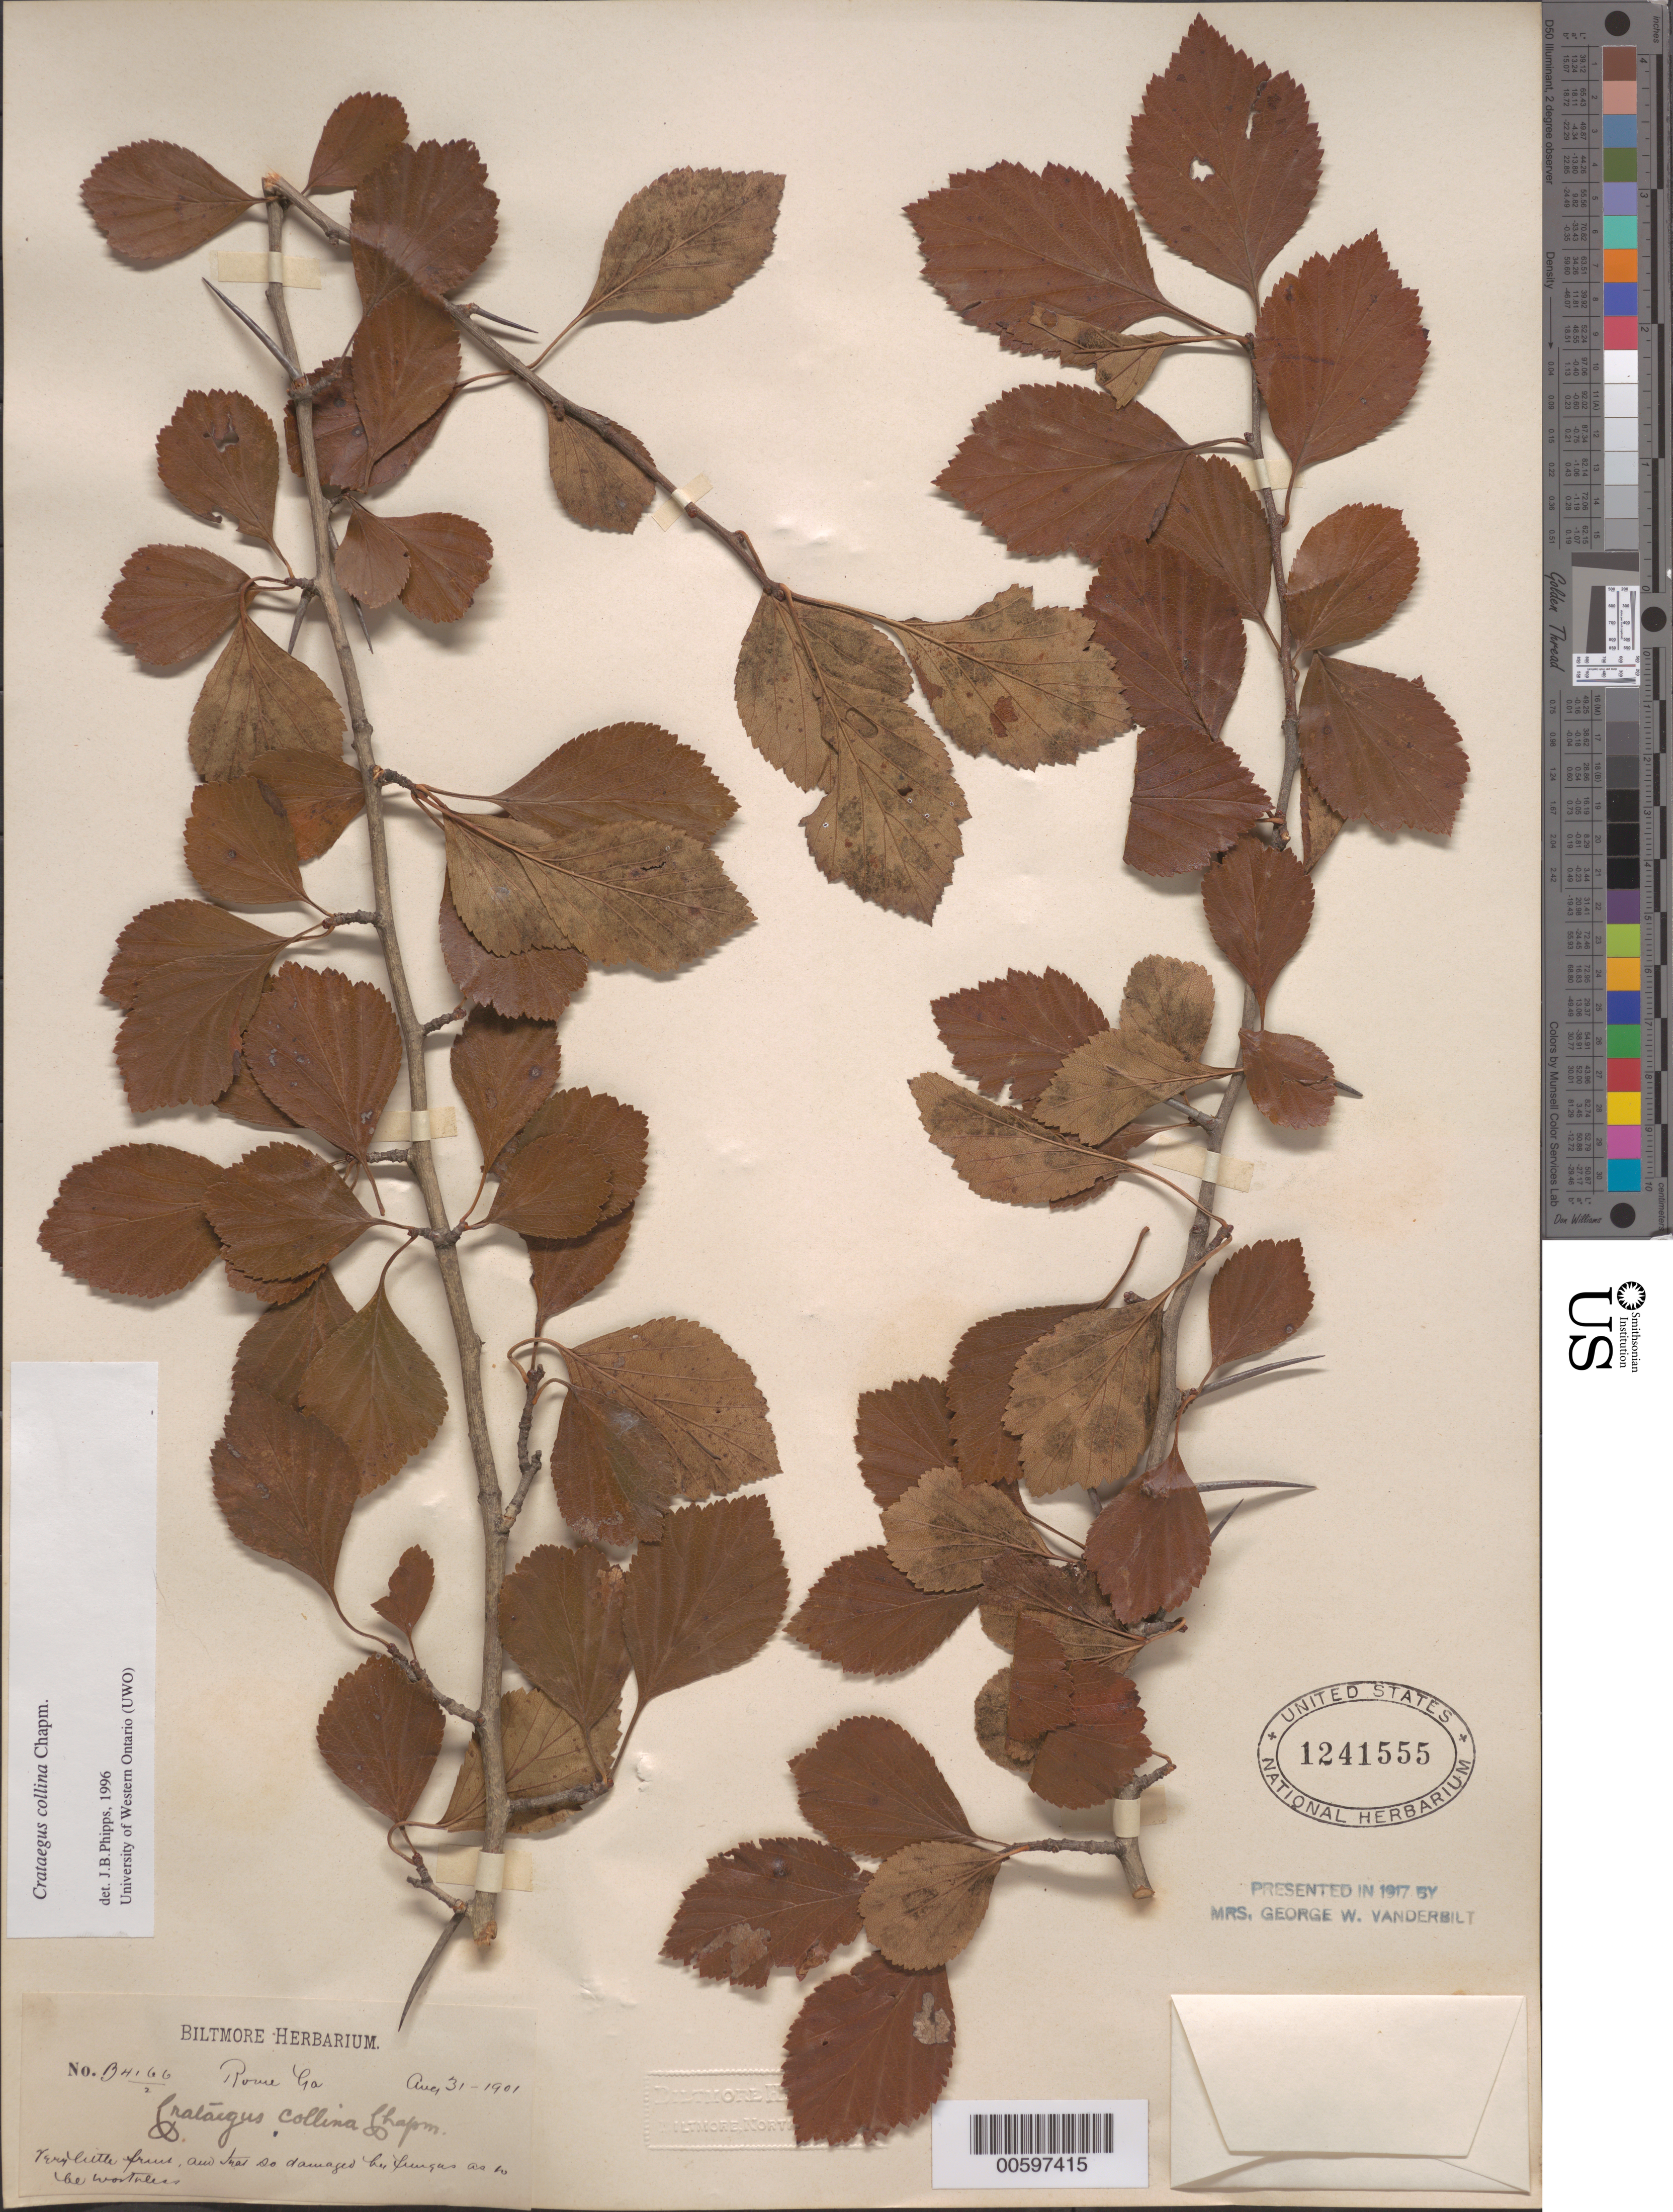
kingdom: Plantae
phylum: Tracheophyta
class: Magnoliopsida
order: Rosales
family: Rosaceae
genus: Crataegus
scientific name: Crataegus collina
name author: Chapm.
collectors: ex herb. Biltmore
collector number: B4166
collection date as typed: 31 Aug 1901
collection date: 1901-08-31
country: United States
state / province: Georgia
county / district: Floyd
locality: Rome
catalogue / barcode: US 1241555